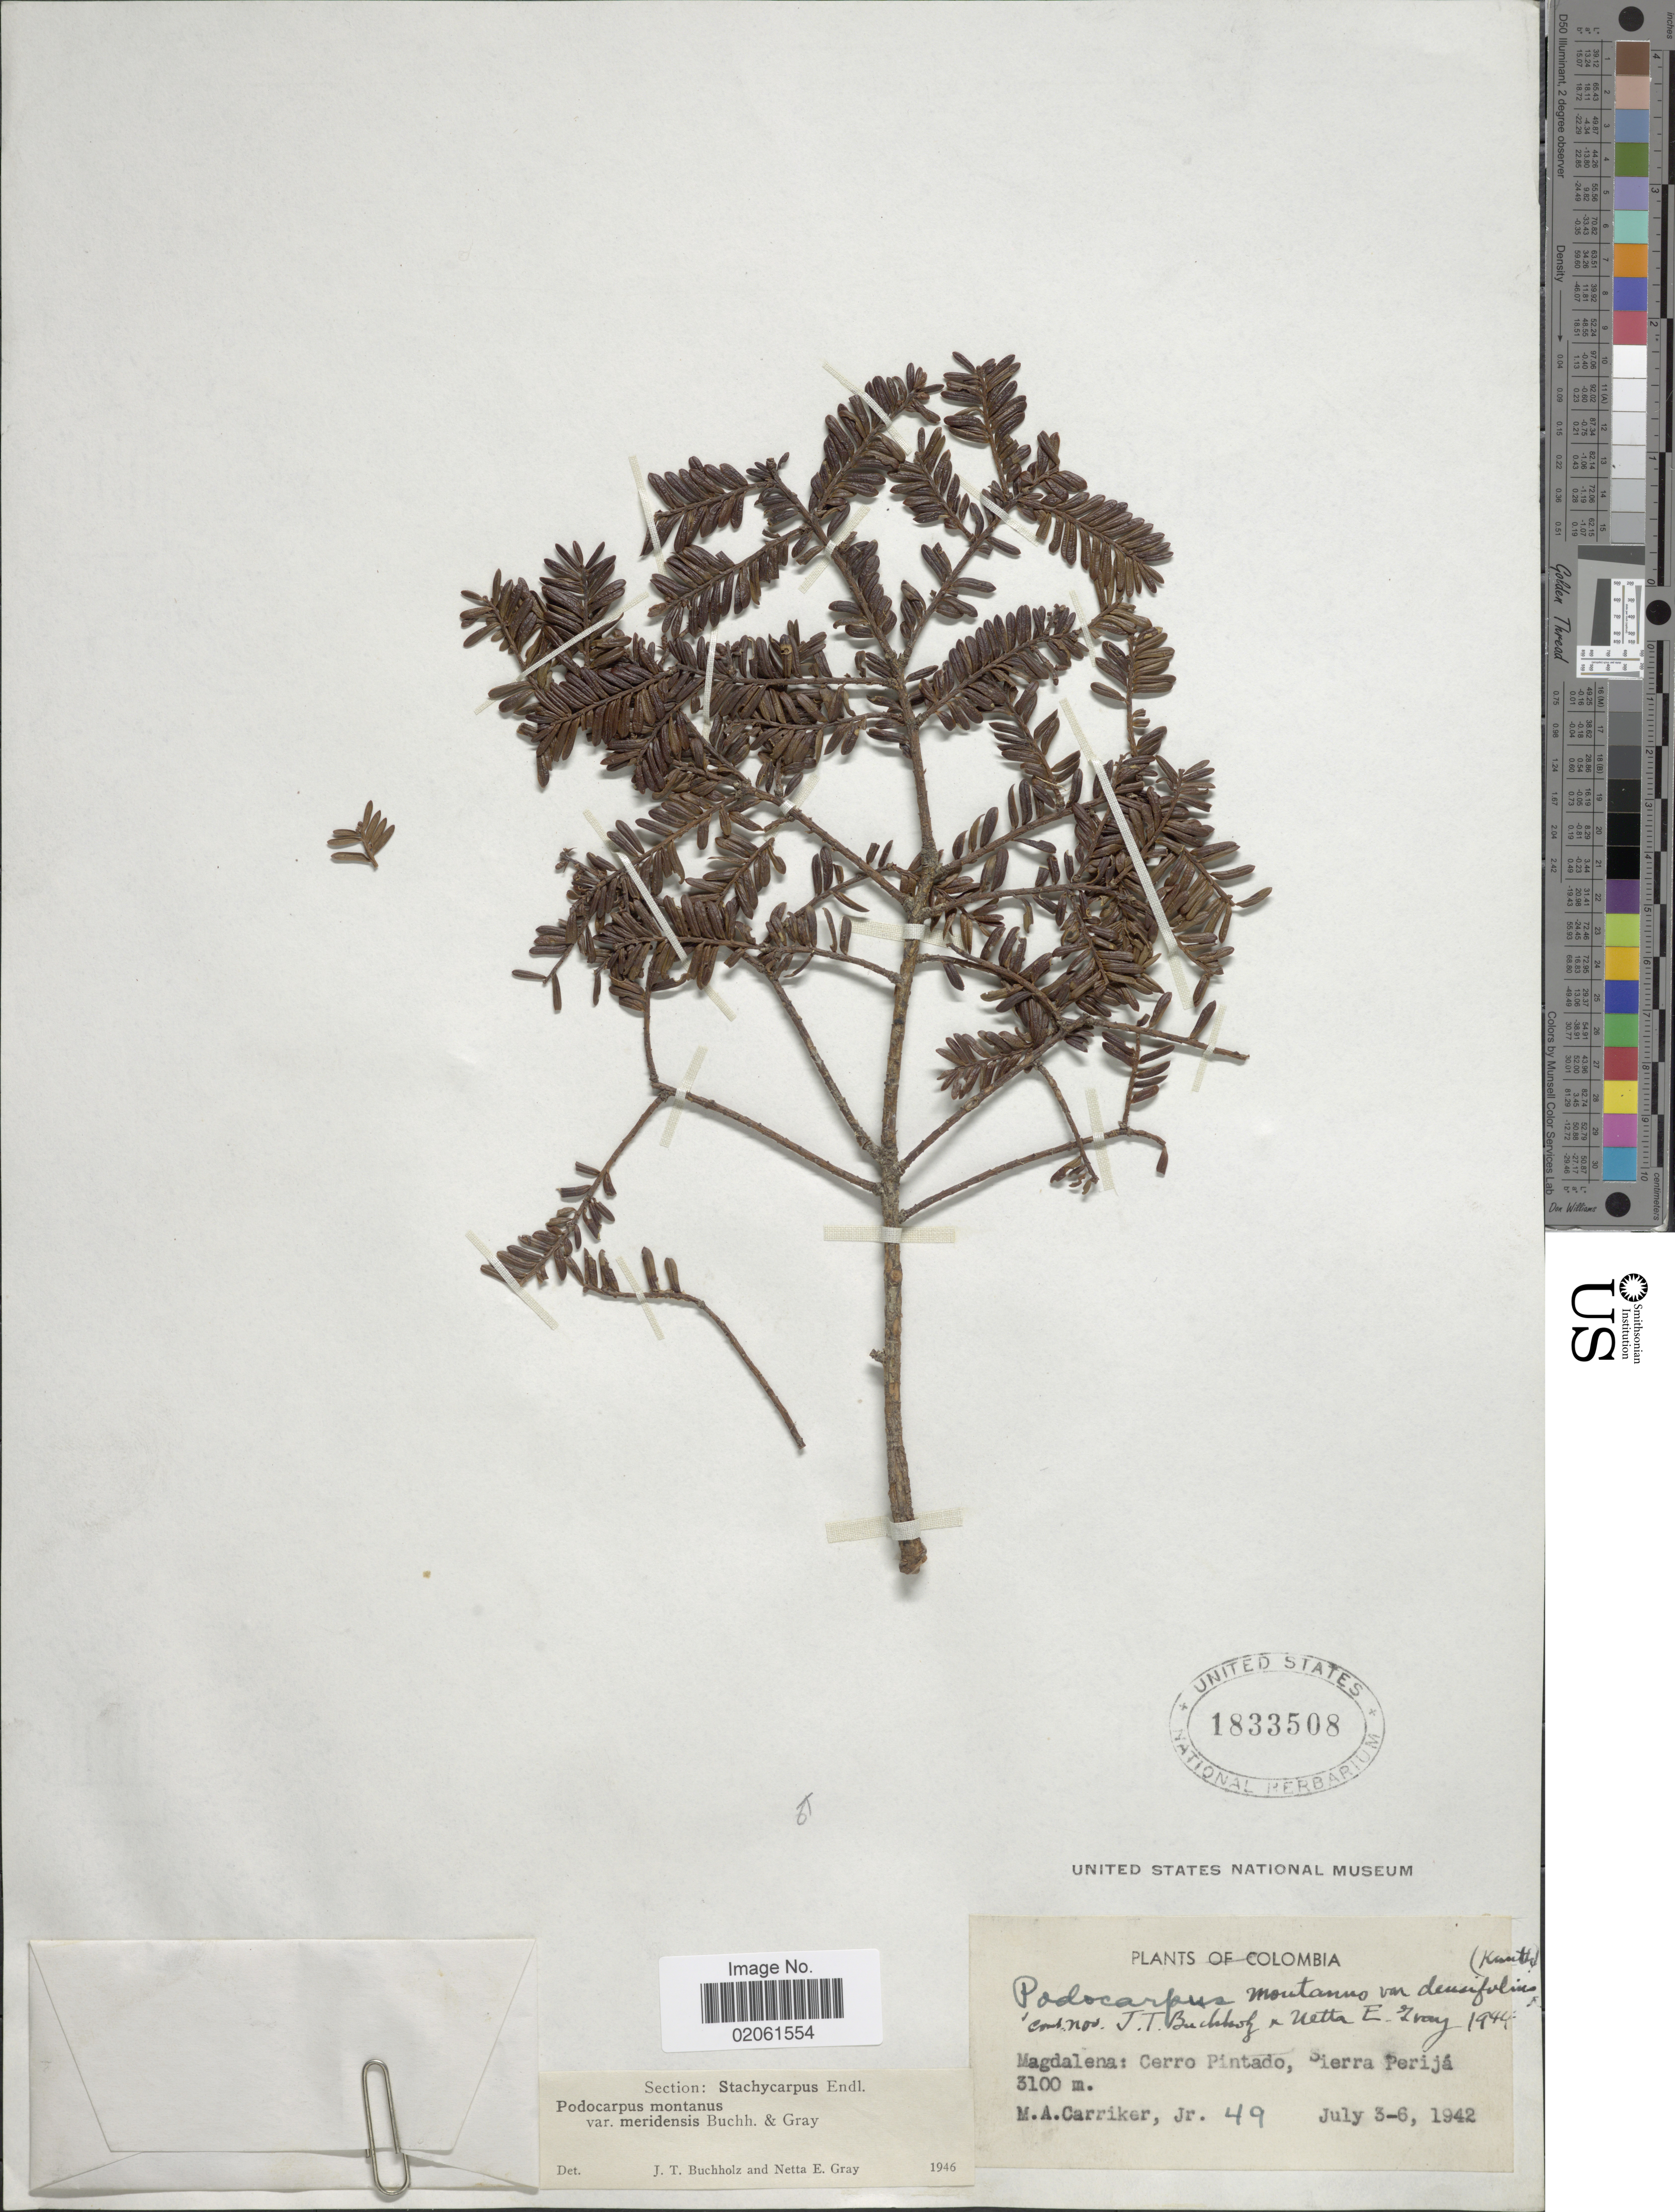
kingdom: Plantae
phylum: Tracheophyta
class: Pinopsida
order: Pinales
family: Podocarpaceae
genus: Podocarpus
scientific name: Podocarpus montanus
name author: (Humb. & Bonpl. ex Willd.) Lodd. ex Endl.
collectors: M. A. Carriker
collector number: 49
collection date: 1942-07-03/1942-07-06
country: Colombia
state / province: Magdalena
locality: Magdalena: Cerro Pintado, Sierra Peija.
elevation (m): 3100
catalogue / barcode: US 1833508